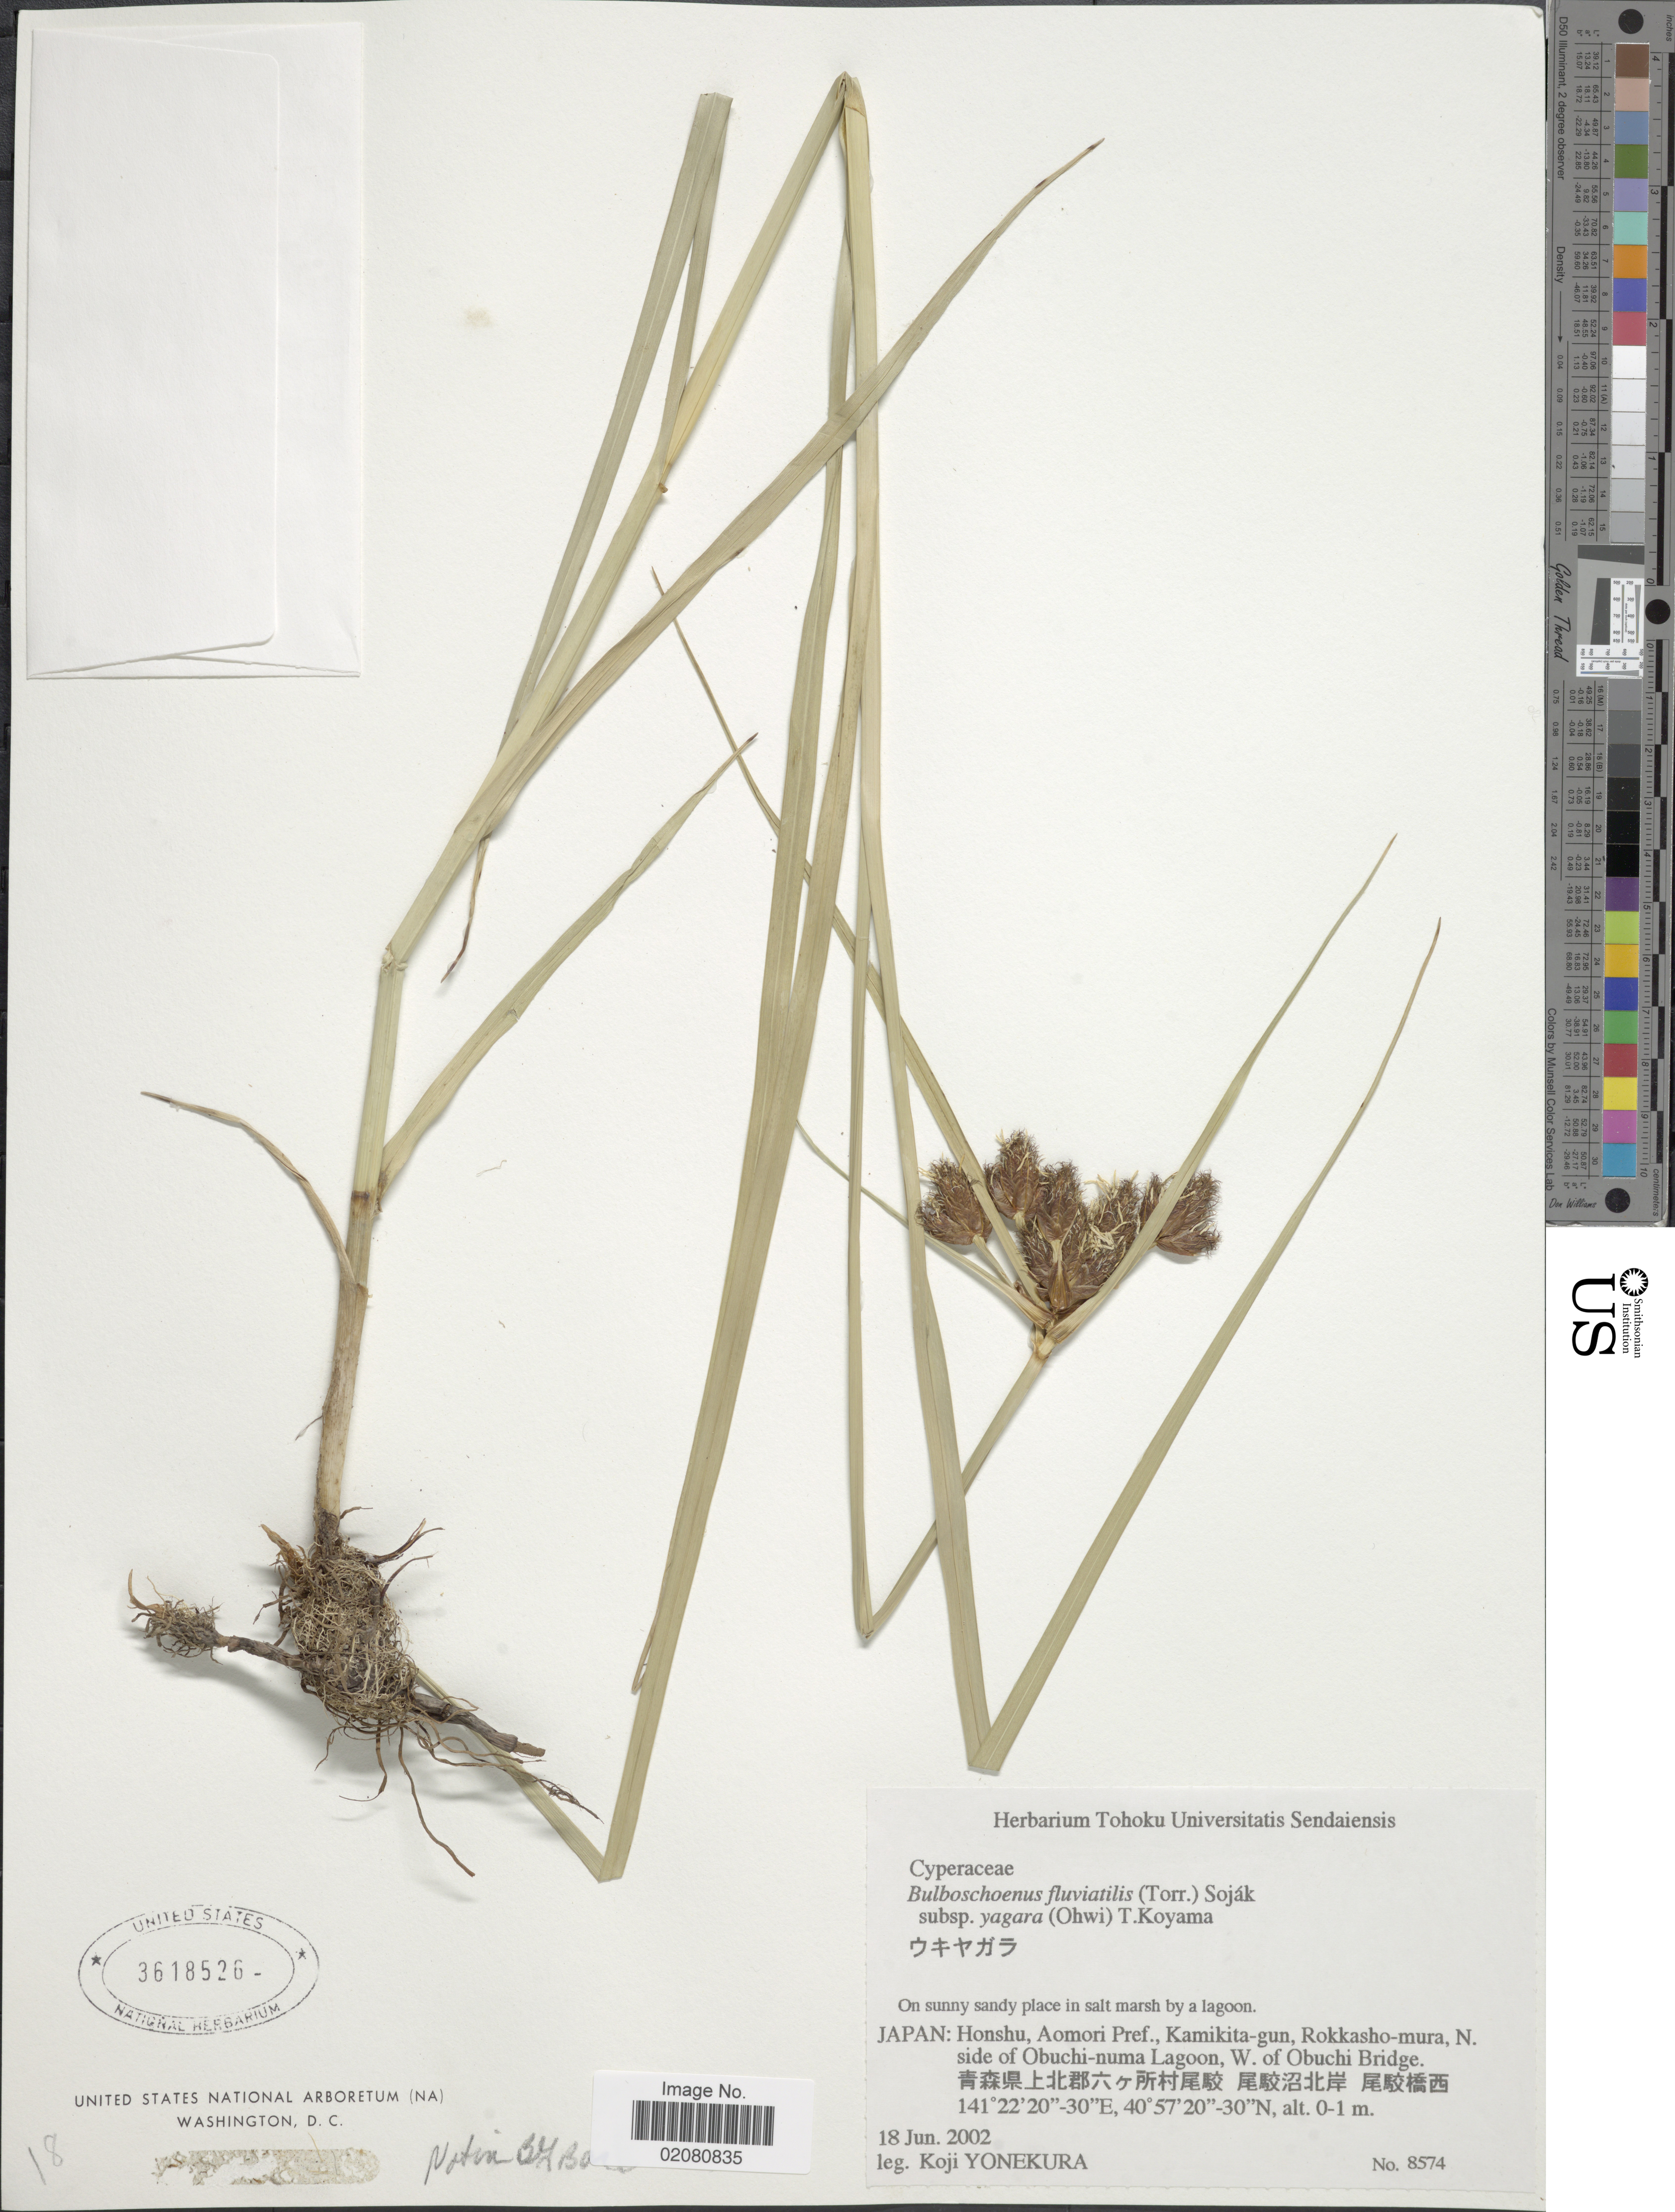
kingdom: Plantae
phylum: Tracheophyta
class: Liliopsida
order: Poales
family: Cyperaceae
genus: Bolboschoenus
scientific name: Bolboschoenus yagara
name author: (Ohwi) Y.C. Yang & M. Zhan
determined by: Strong, Mark T., (BOT), Smithsonian Institution - National Museum of Natural History (UNITED STATES)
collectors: K. Yonekura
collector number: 8574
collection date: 2002-06-18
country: Japan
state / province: Aomori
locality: Honshu, Aomori Pref., Kamikita-gun, Rokkasho-mura, N. side of Obuchi-numa Lagoon, W. of Obushi Bridge. [Foreign script]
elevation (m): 0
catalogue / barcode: US 3618526